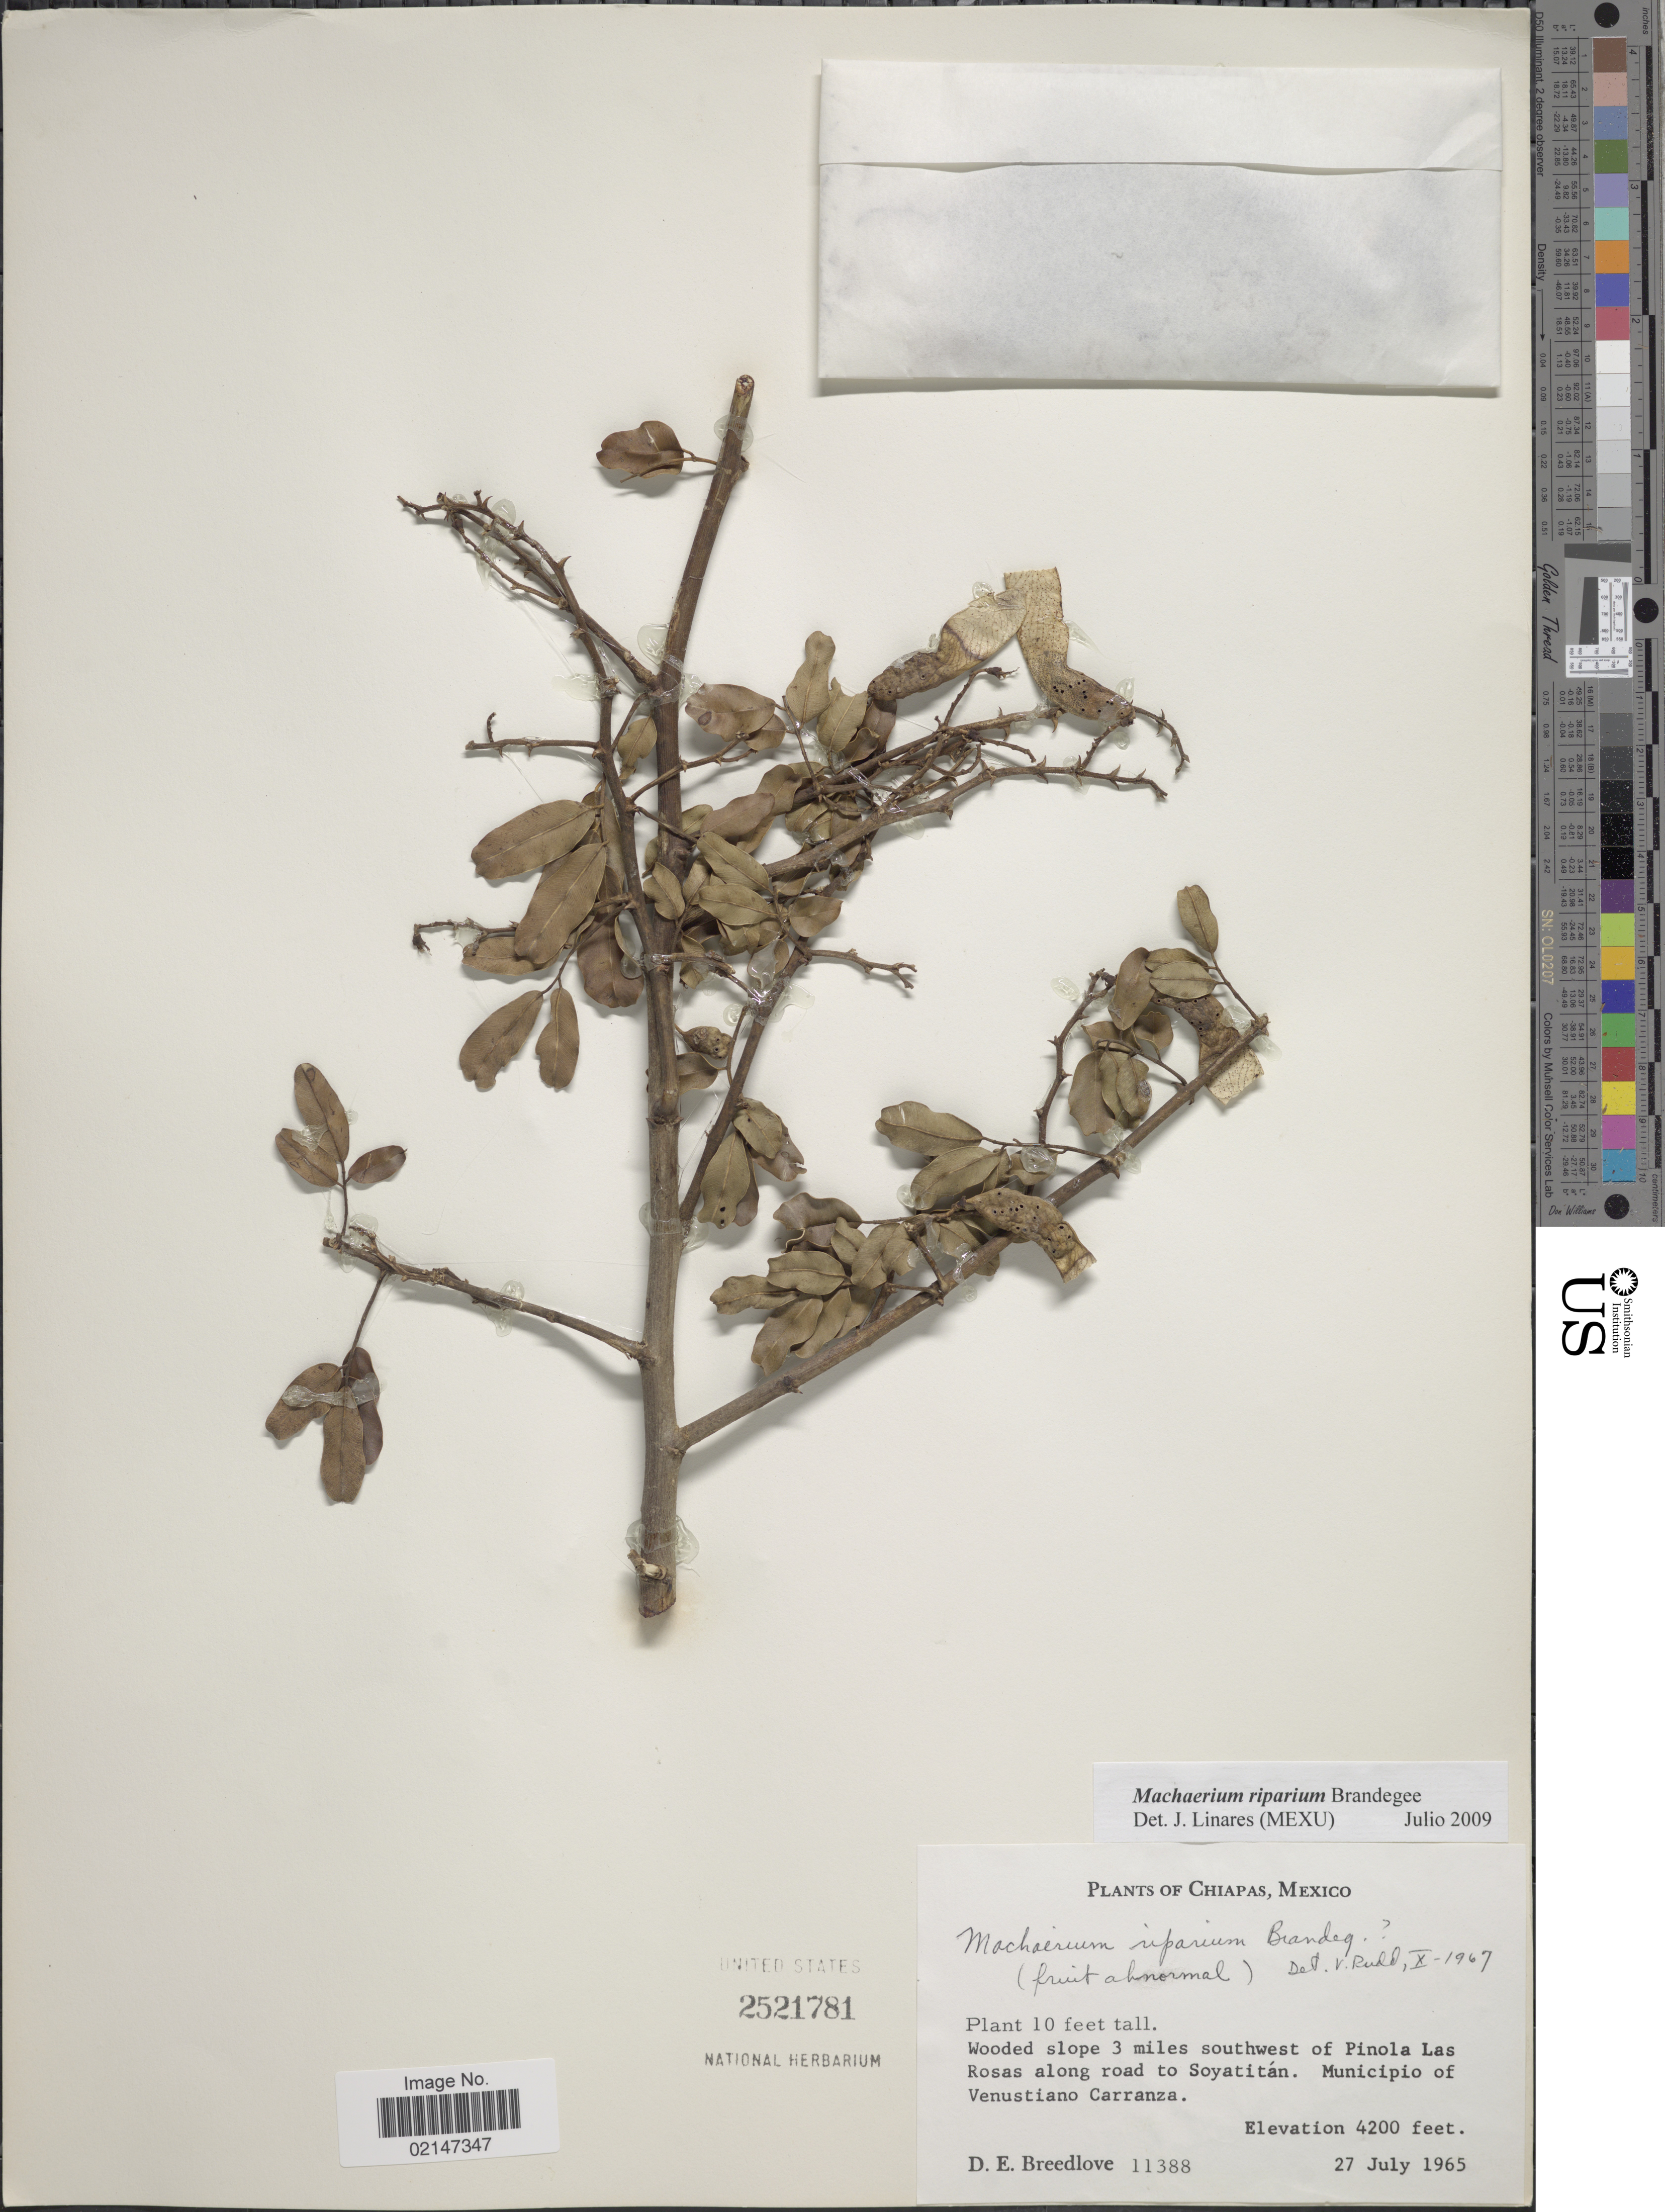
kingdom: Plantae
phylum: Tracheophyta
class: Magnoliopsida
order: Fabales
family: Fabaceae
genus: Machaerium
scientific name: Machaerium riparium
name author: Brandegee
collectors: D. E. Breedlove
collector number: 11388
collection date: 1965-07-27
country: Mexico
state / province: Chiapas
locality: Wooded slope 3 miles southwest of Pinola Las Rosas along road to Soyatitán. Municipio of Venustiano Carranza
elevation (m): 1280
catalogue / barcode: US 2521781